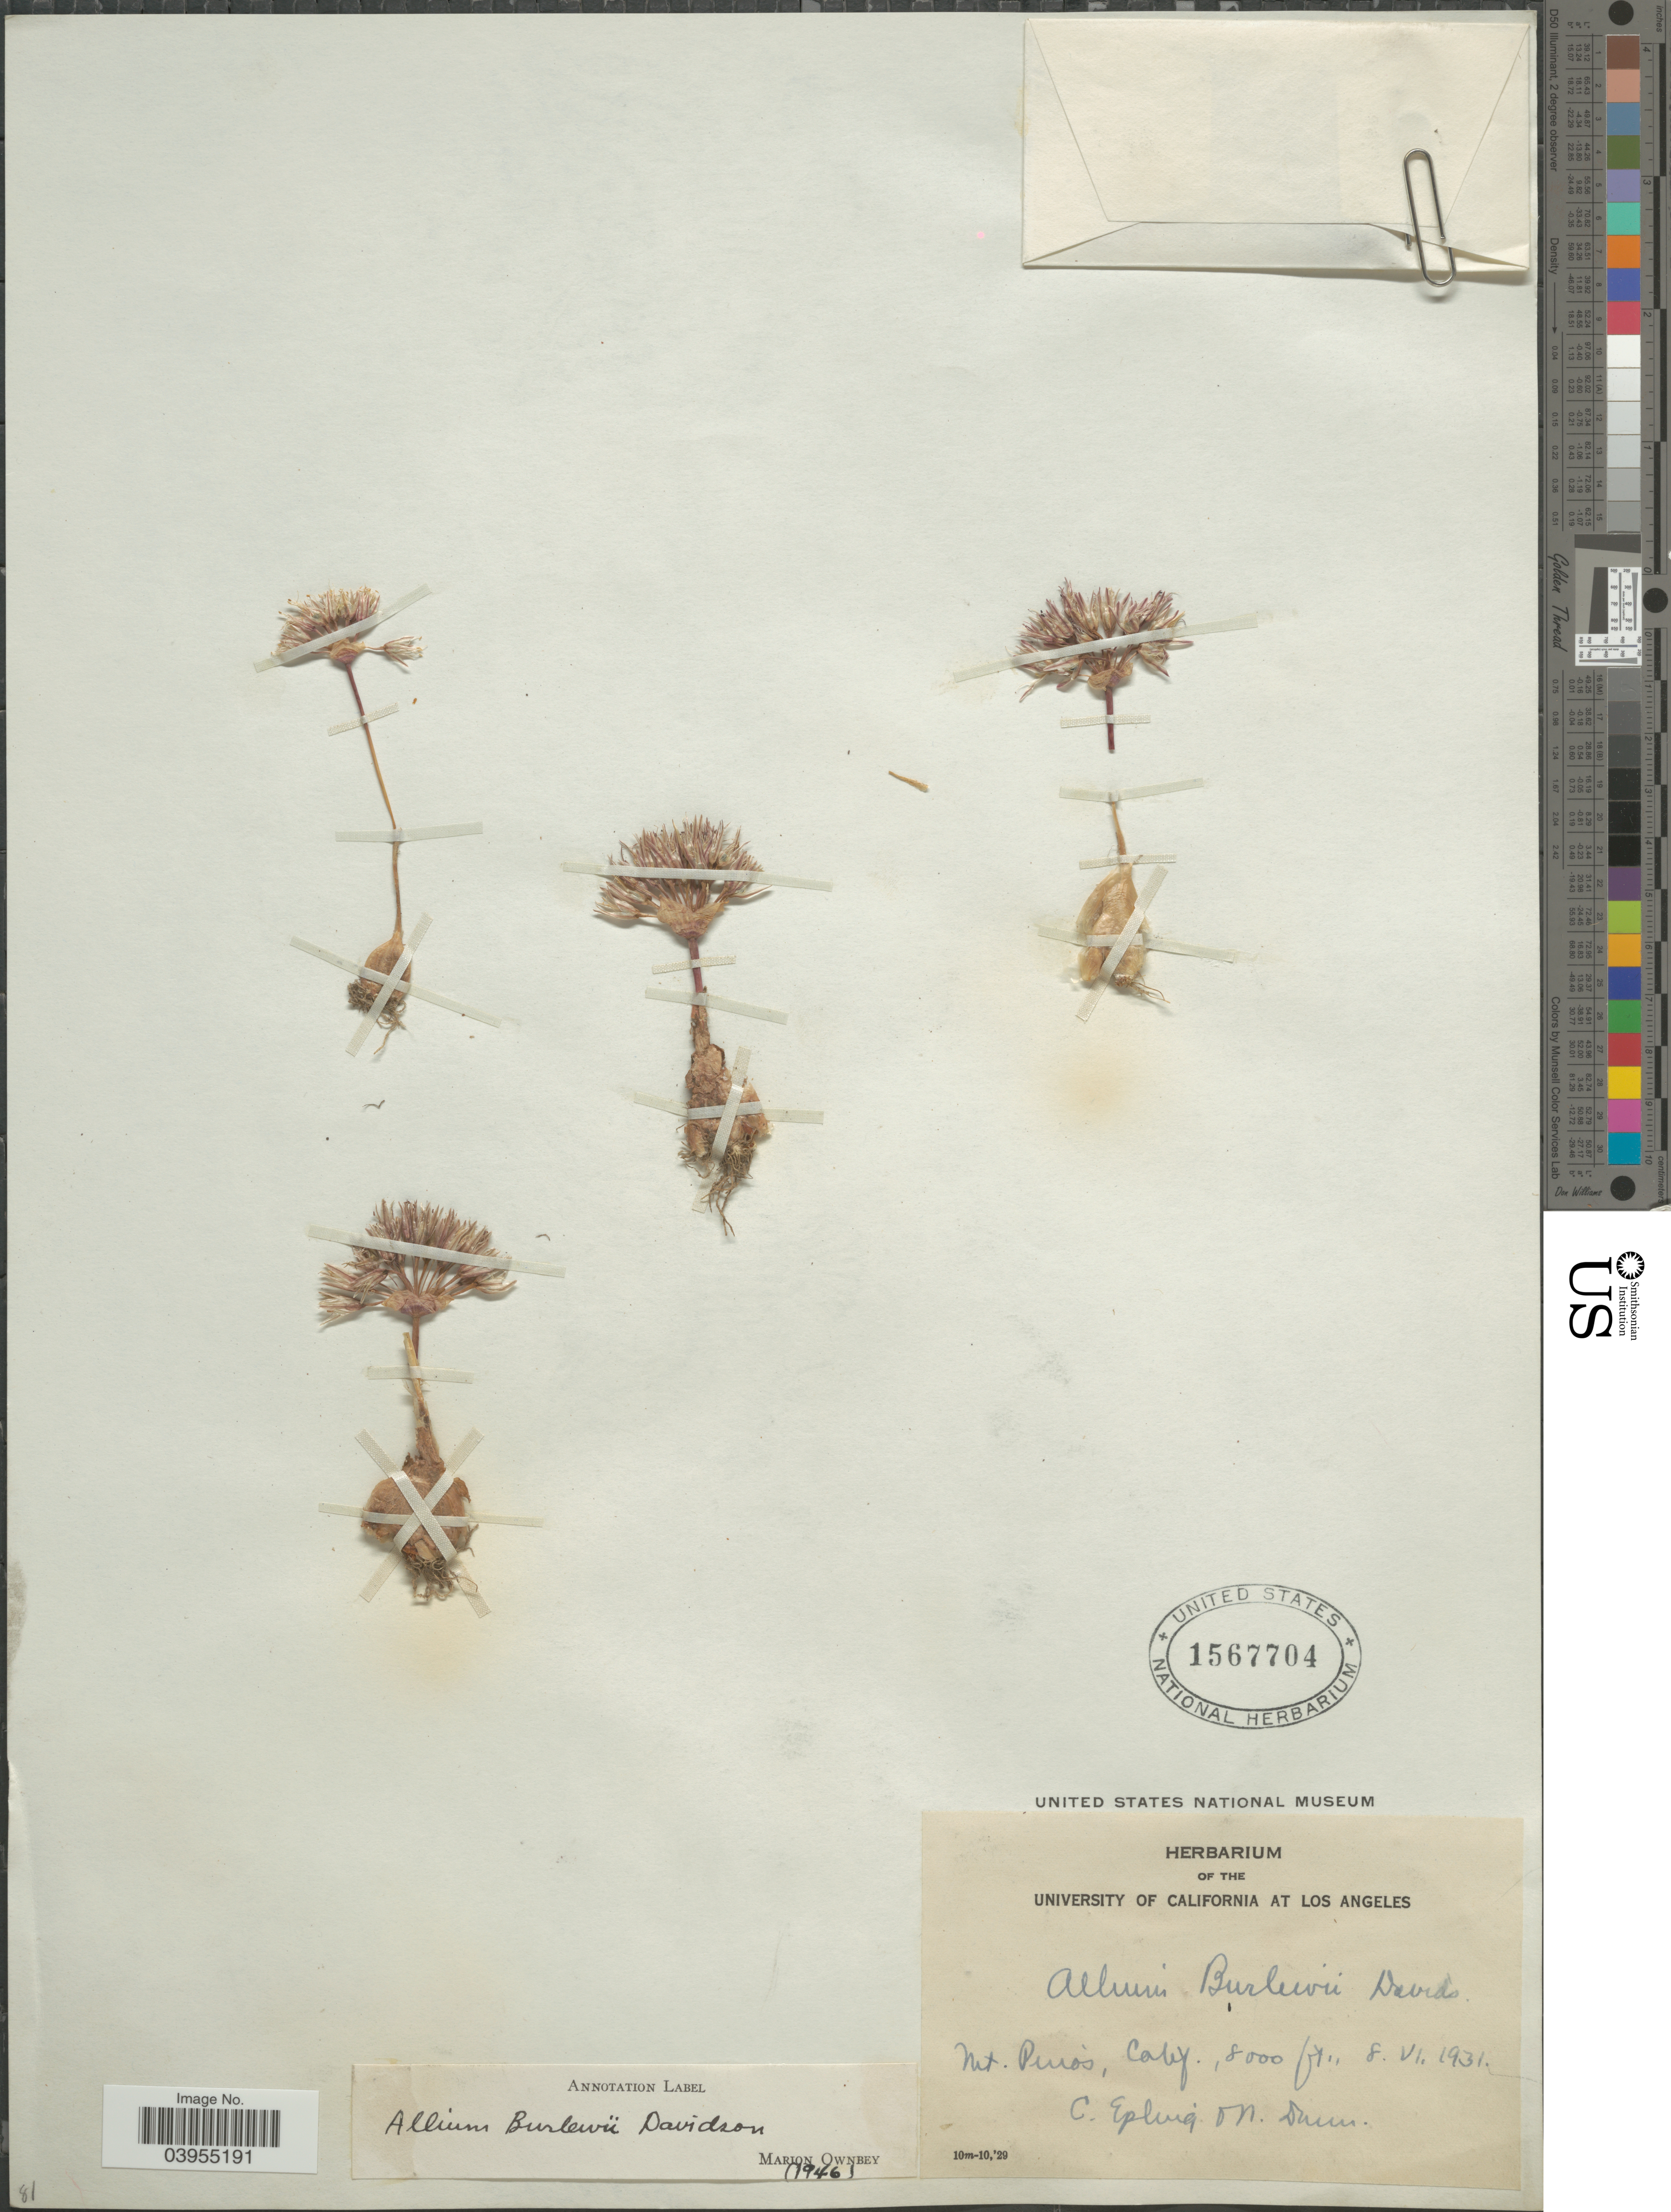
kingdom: Plantae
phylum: Tracheophyta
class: Liliopsida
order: Asparagales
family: Amaryllidaceae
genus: Allium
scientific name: Allium burlewii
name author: Davidson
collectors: C. C. Epling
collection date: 1931-06-08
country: United States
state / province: California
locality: Mt. Pinos.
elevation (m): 2438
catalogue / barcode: US 1567704